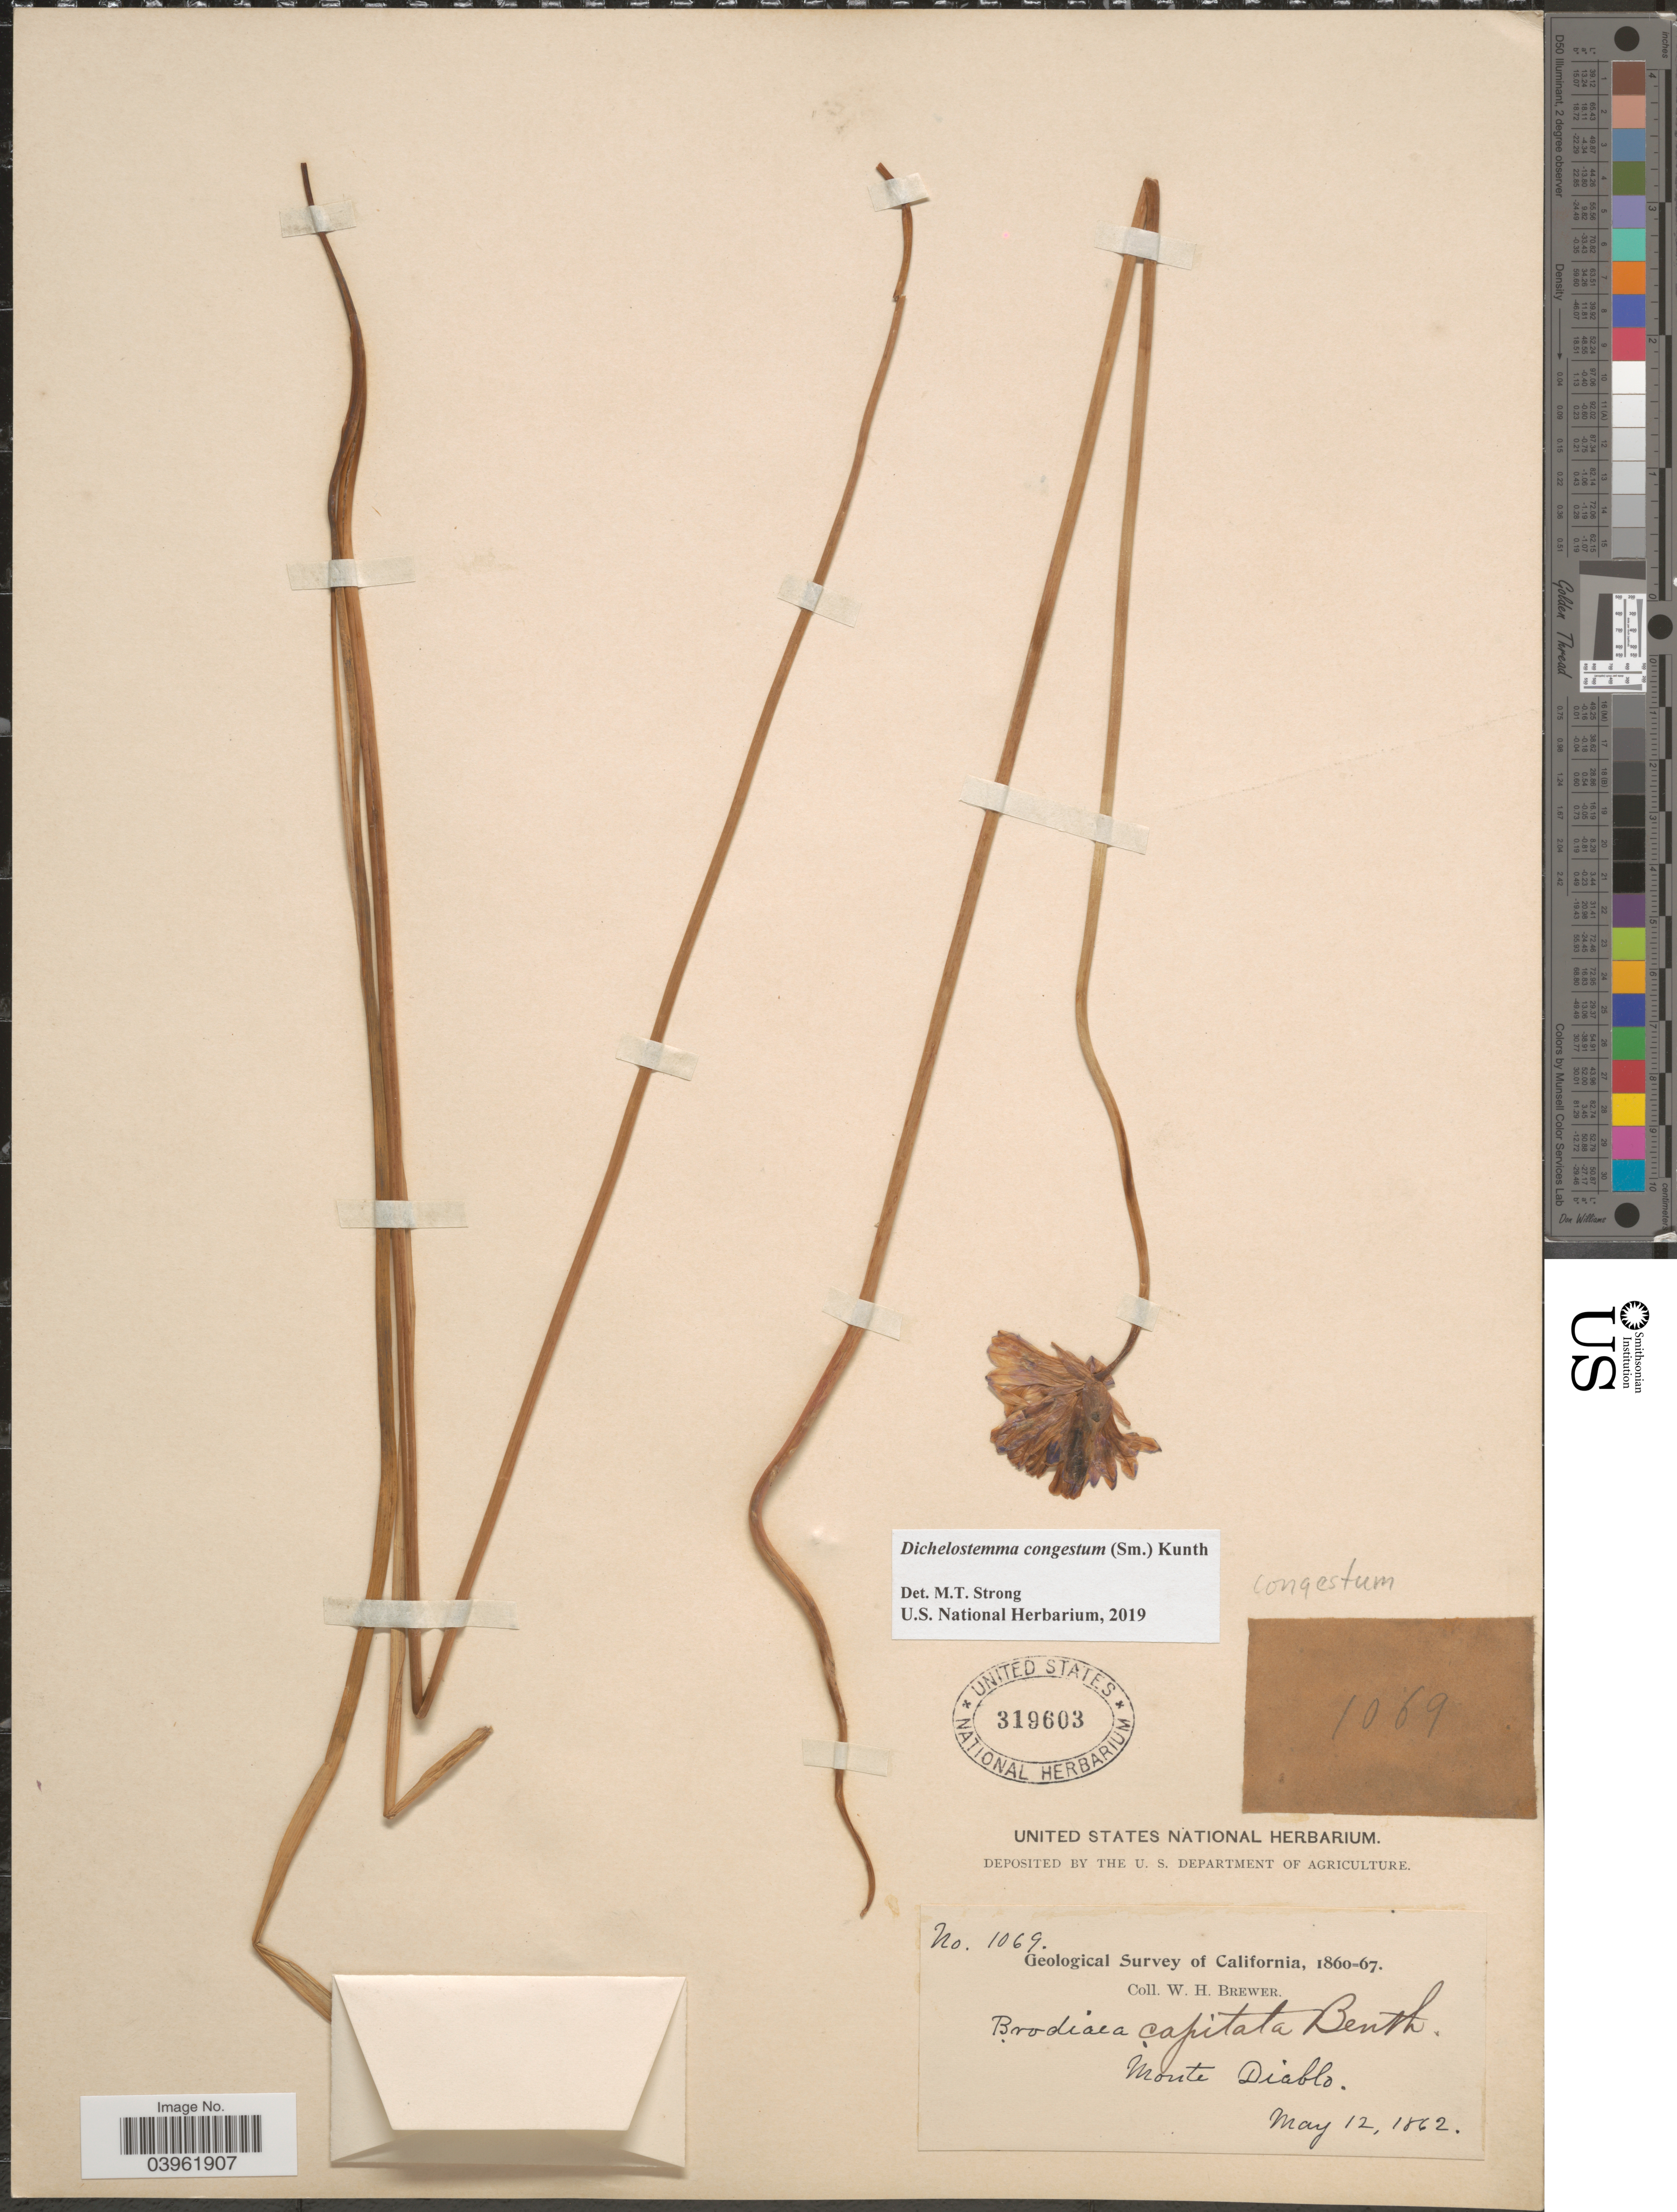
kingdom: Plantae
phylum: Tracheophyta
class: Liliopsida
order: Asparagales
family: Asparagaceae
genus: Dichelostemma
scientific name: Dichelostemma congestum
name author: Kunth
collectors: W. H. Brewer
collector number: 1069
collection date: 1862-05-12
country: United States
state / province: California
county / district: Contra Costa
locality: Monte Diablo.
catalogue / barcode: US 319603